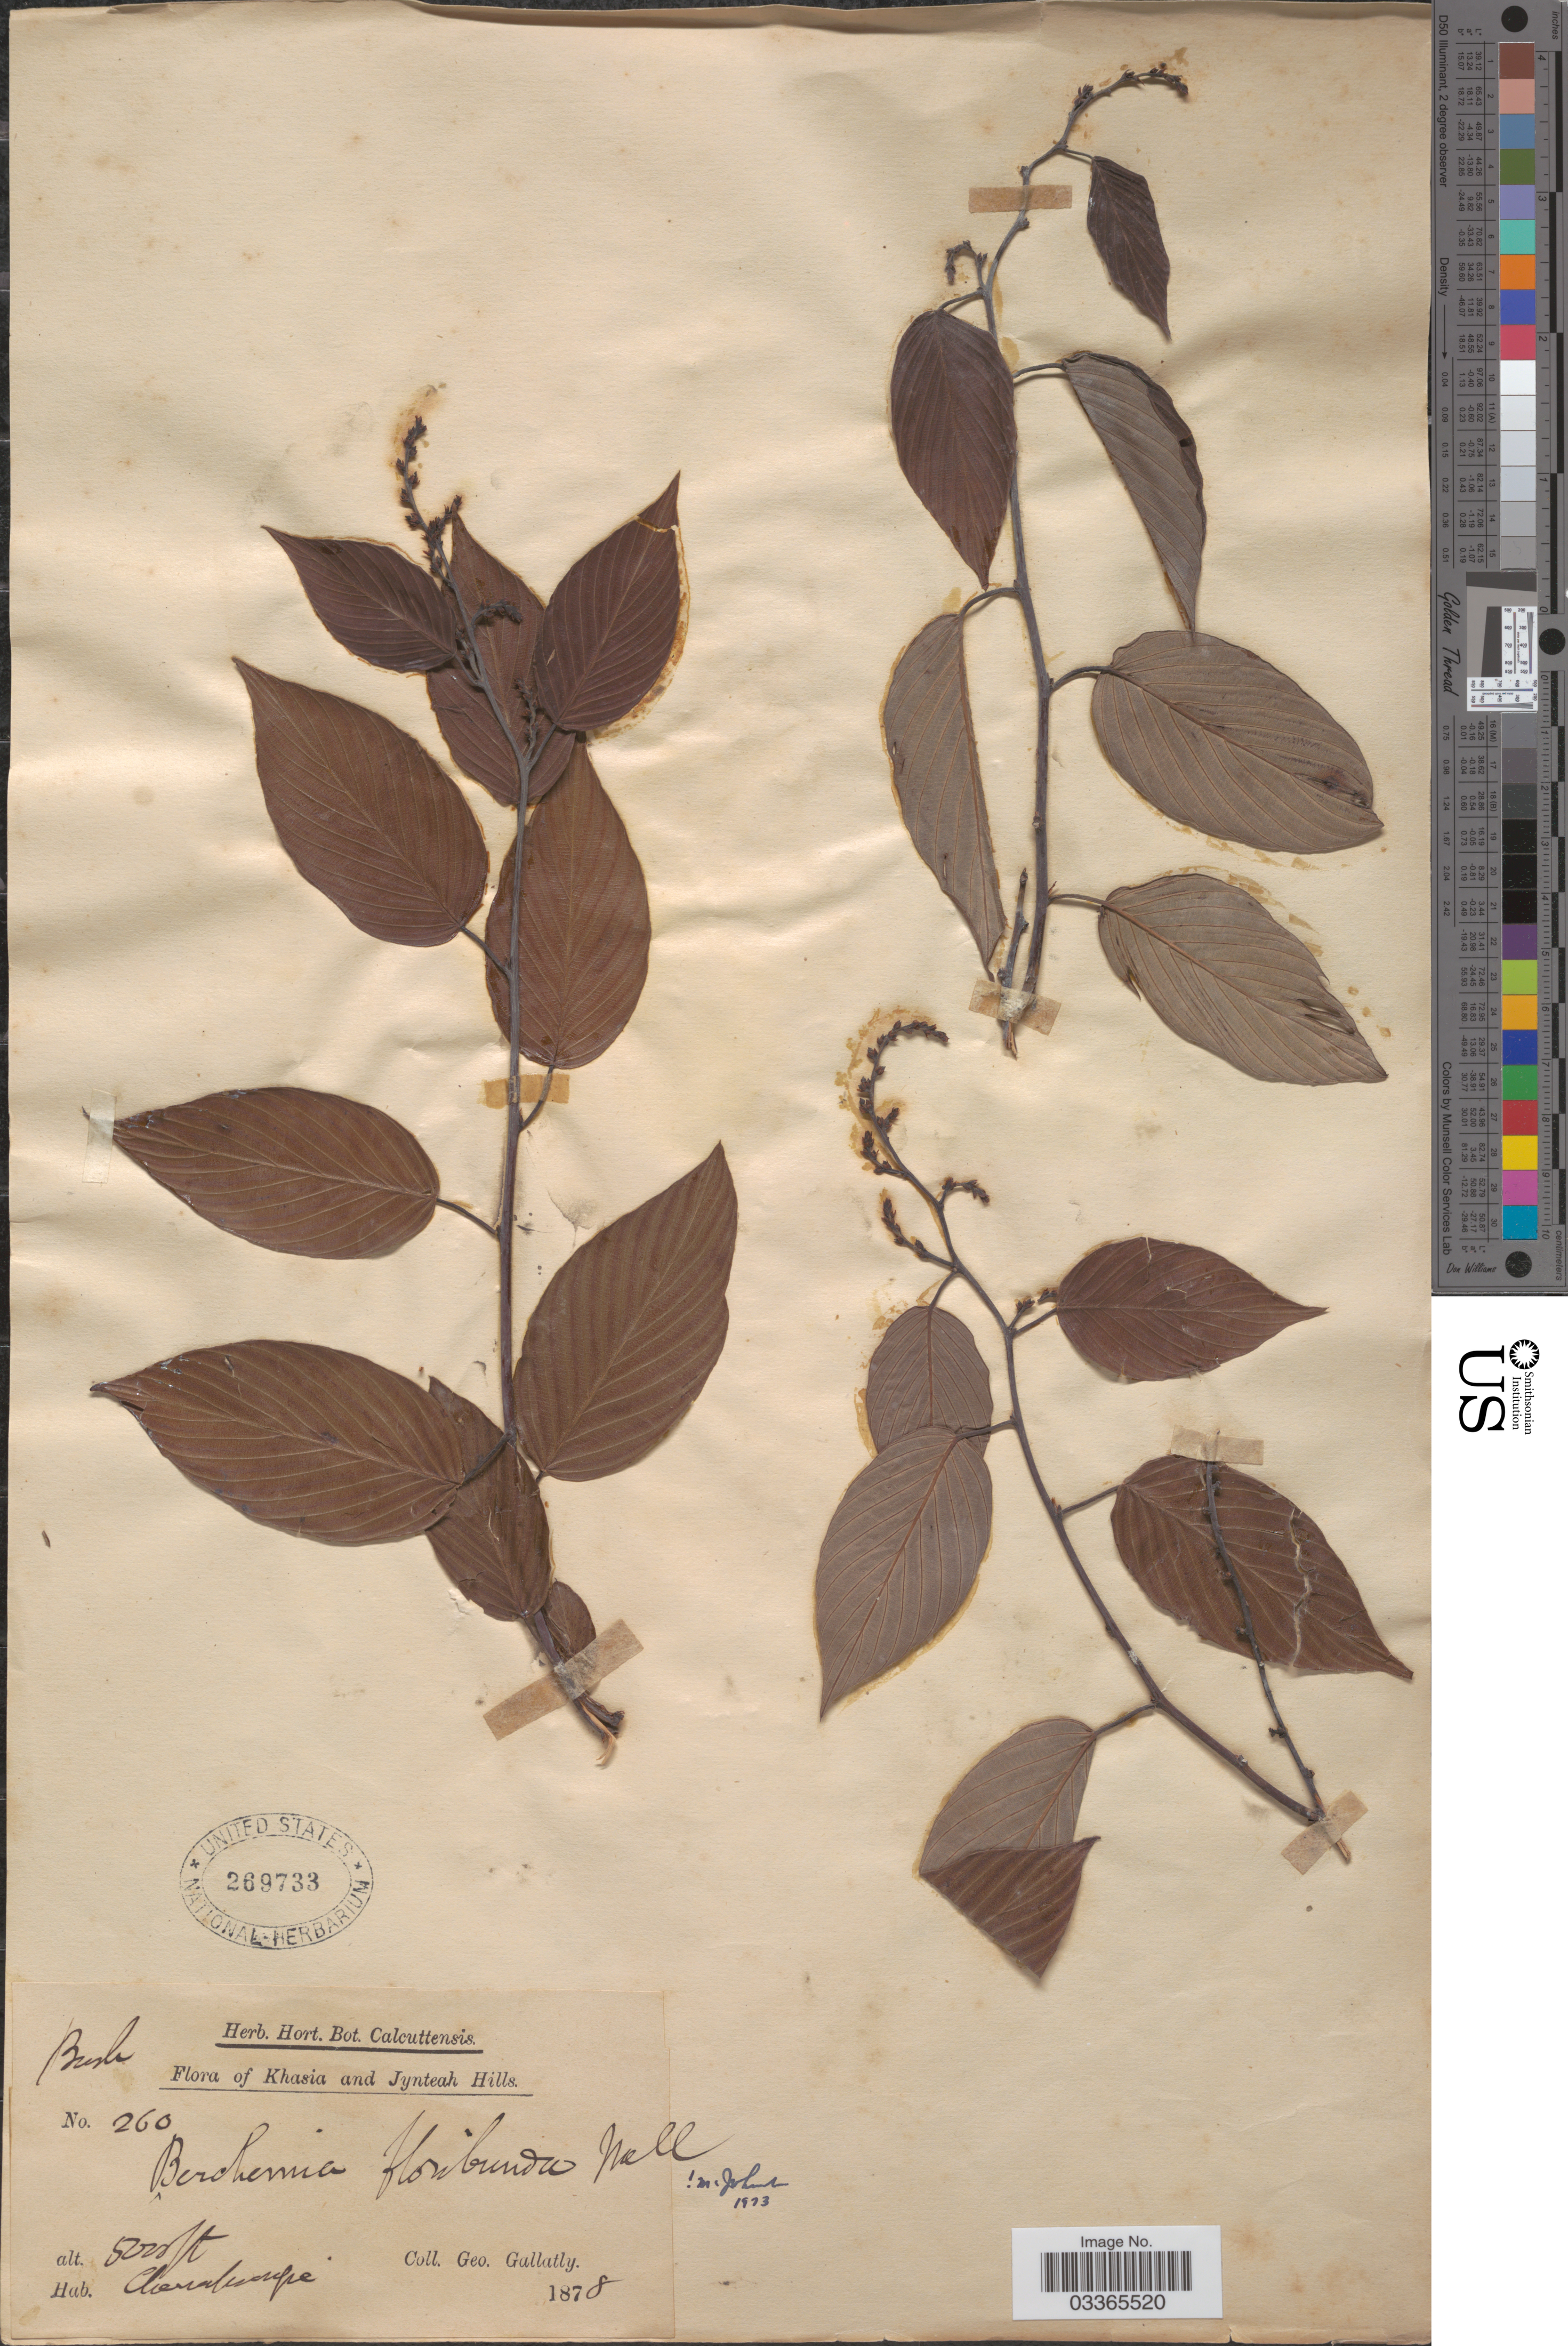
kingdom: Plantae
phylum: Tracheophyta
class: Magnoliopsida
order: Rosales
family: Rhamnaceae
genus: Berchemia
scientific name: Berchemia floribunda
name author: (Wall.) Brongn.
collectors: G. Gallatly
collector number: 260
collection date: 1878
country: India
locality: Khasia and Jynteah Hills, [illegible text].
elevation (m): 1524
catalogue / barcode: US 269733